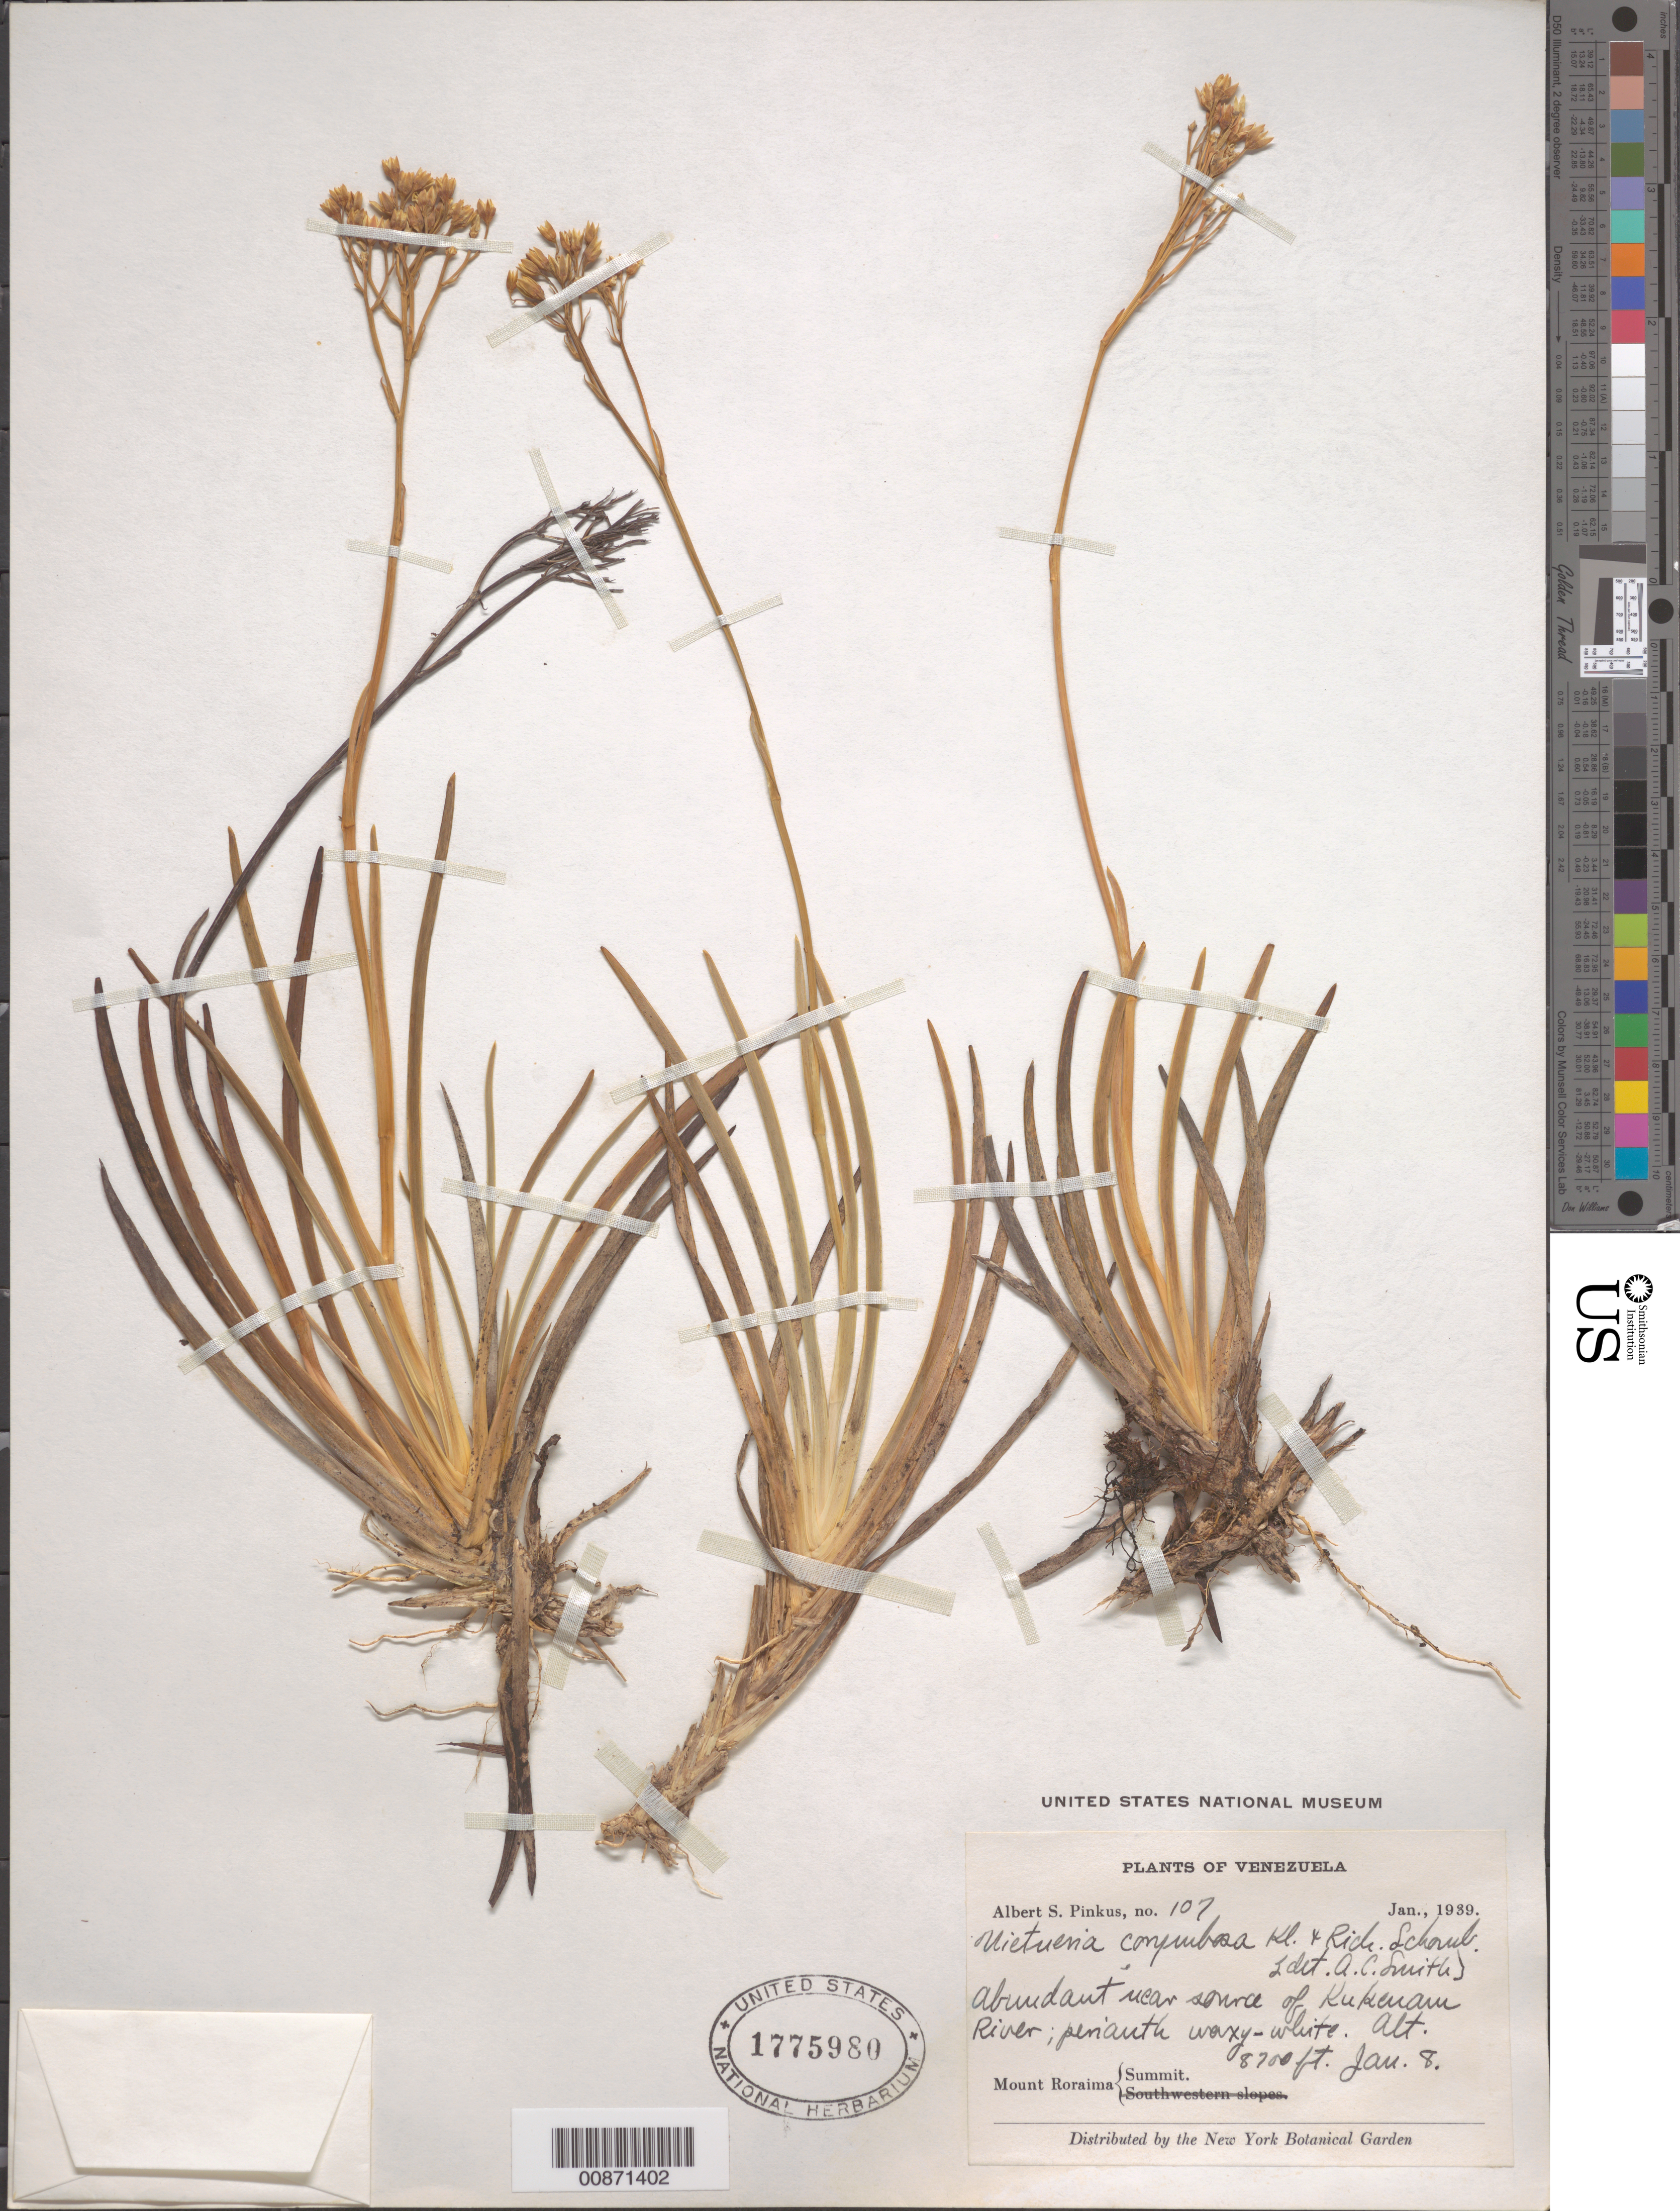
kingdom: Plantae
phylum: Tracheophyta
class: Liliopsida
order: Dioscoreales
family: Nartheciaceae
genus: Nietneria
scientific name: Nietneria corymbosa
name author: Klotzsch & M.R. Schomb. ex B.D. Jacks.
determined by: Smith, A. C.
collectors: A. Pinkus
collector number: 107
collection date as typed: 8-Jan-39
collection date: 1939-01-08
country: Venezuela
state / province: Bolívar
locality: Mt. Roraima, summit; near source of Kukenam River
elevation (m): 2652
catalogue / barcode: US 1775980